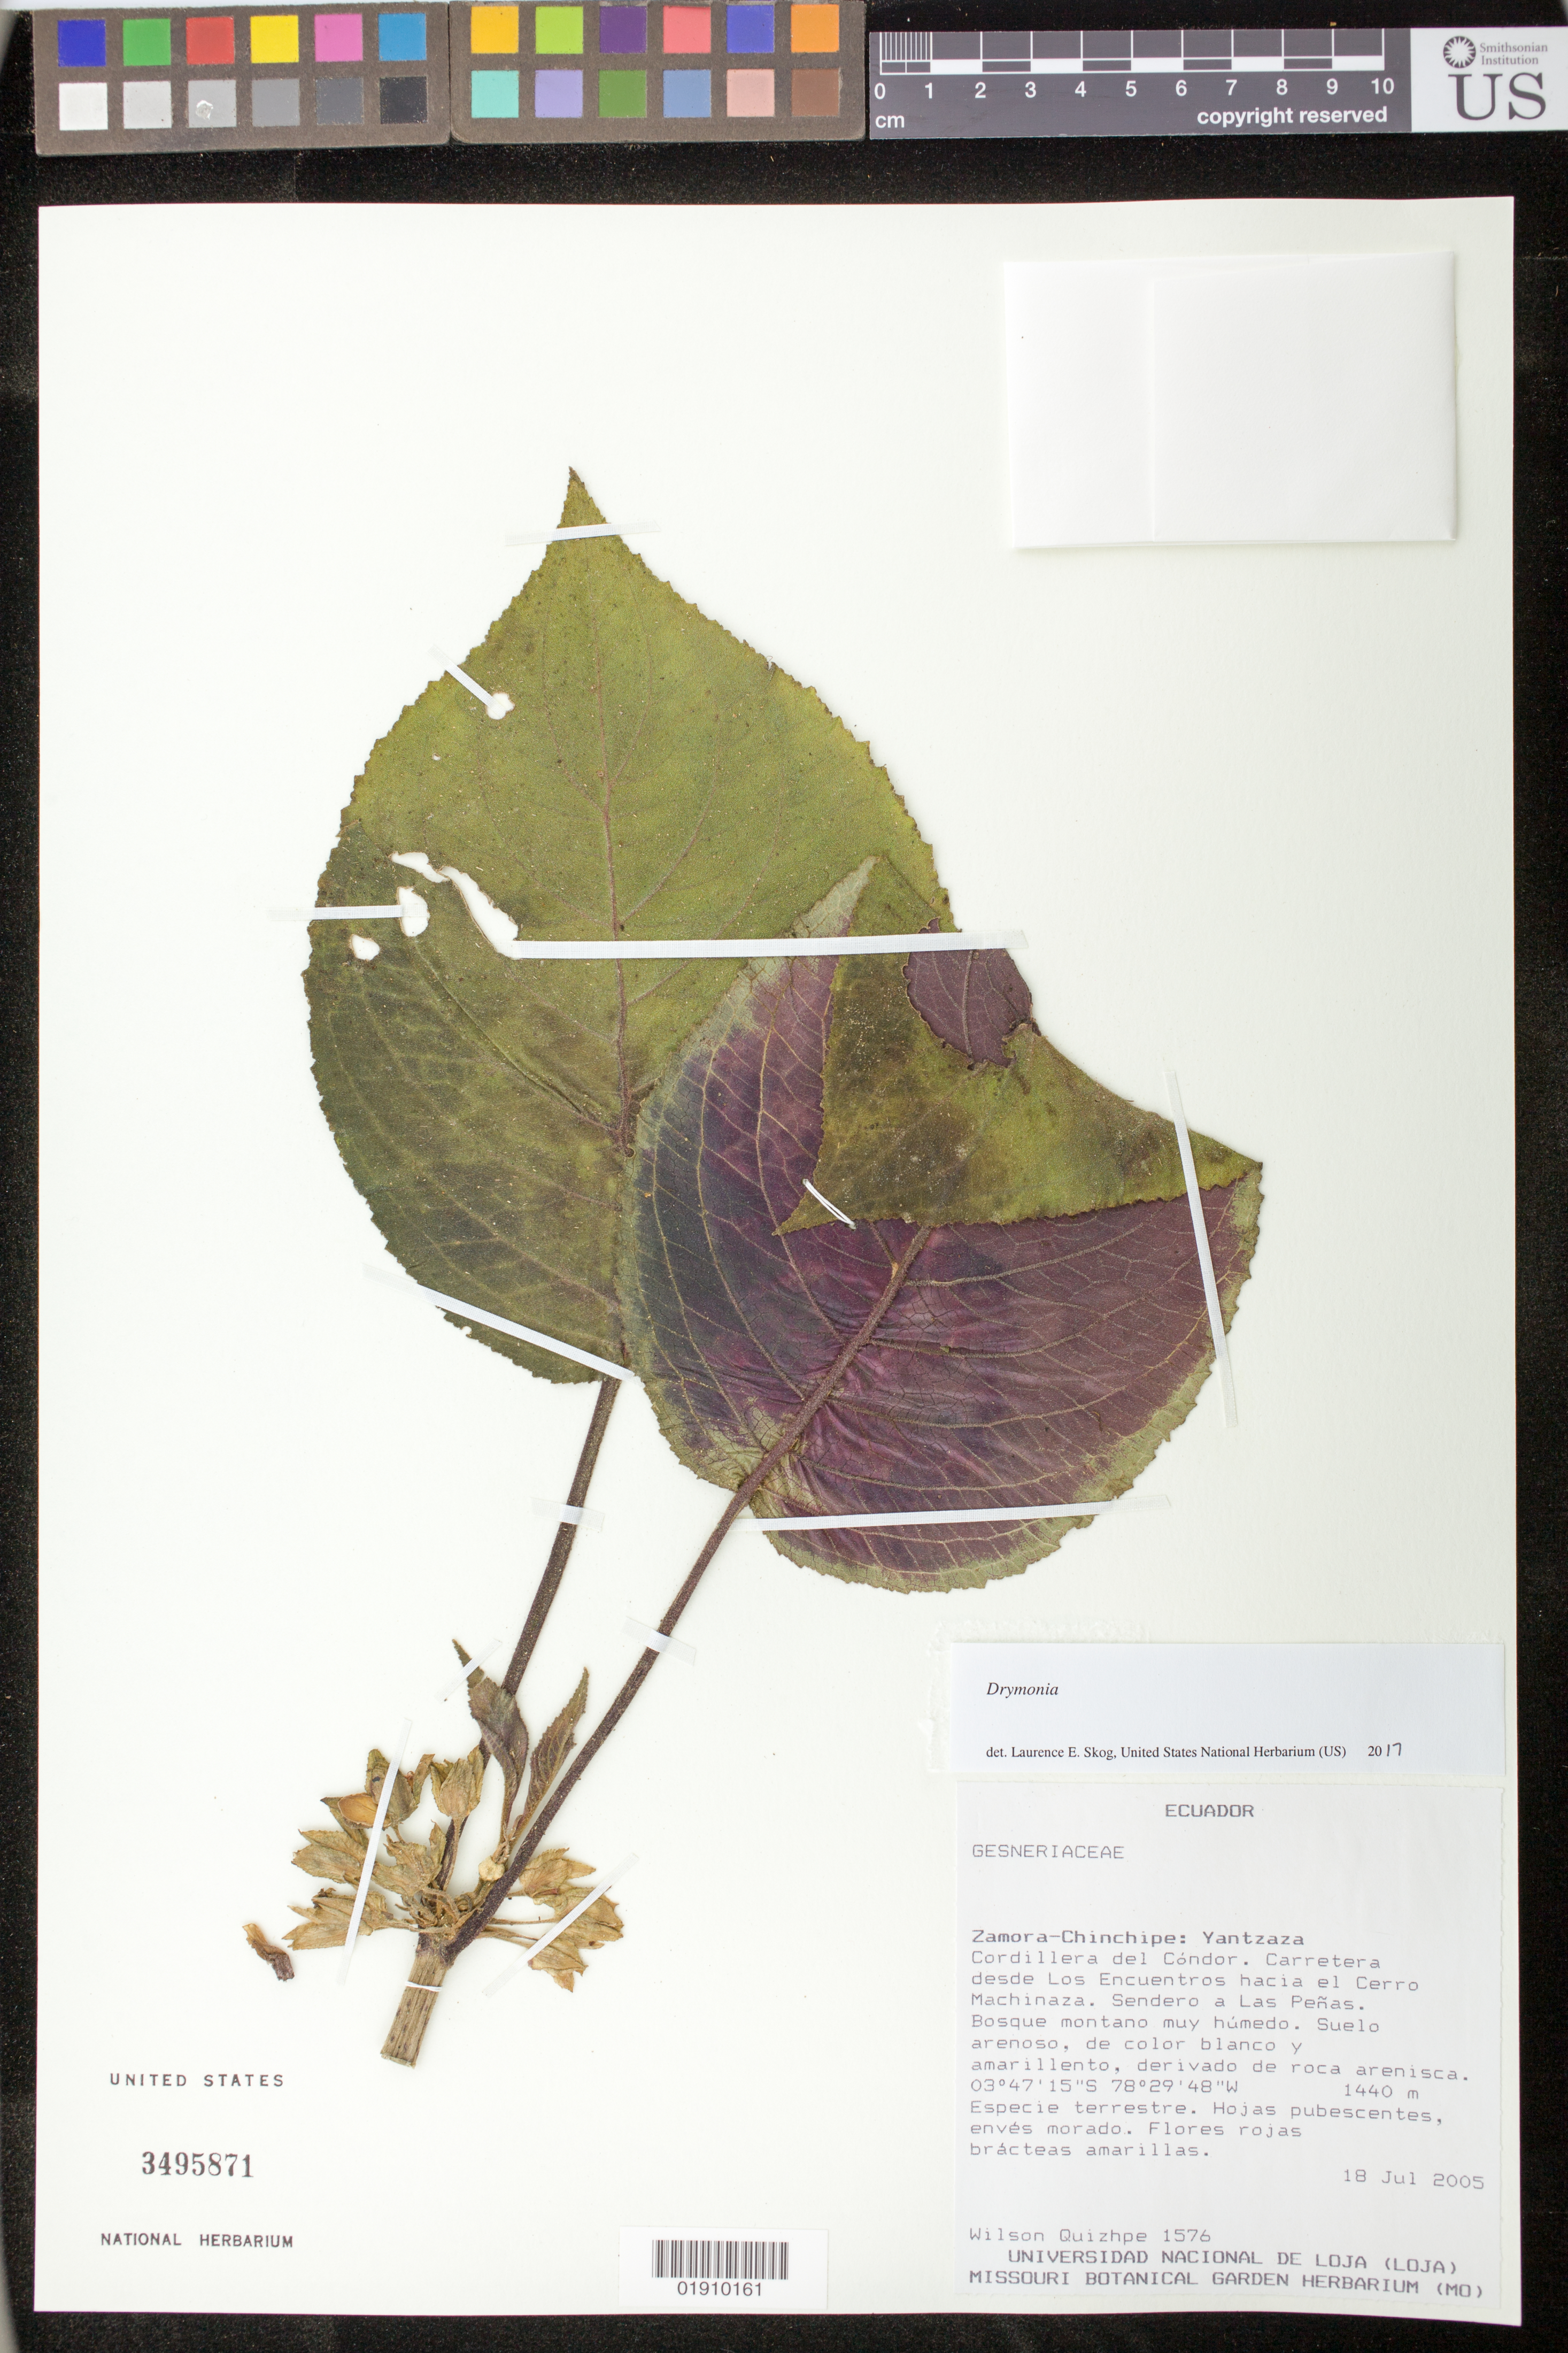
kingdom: Plantae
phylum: Tracheophyta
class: Magnoliopsida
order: Lamiales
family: Gesneriaceae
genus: Drymonia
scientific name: Drymonia sp.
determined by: Skog, Laurence E.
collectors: W. Quizhpe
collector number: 1576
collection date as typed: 18 Jul 2005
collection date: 2005-07-18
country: Ecuador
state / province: Zamora-Chinchipe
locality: Zamora-Chinchipe: Yantzaza, Cordillera del Condor. Carretera desde Los Encuentros hacia el Cerro Machinaza. Sendero a Las Penas.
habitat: Bosque montano muy humedo. Suelo arenoso, de color blanco y amarillento, derivado de roca arenisca.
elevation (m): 1440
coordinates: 03 47 15 S, 78 29 48 W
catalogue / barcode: US 3495871